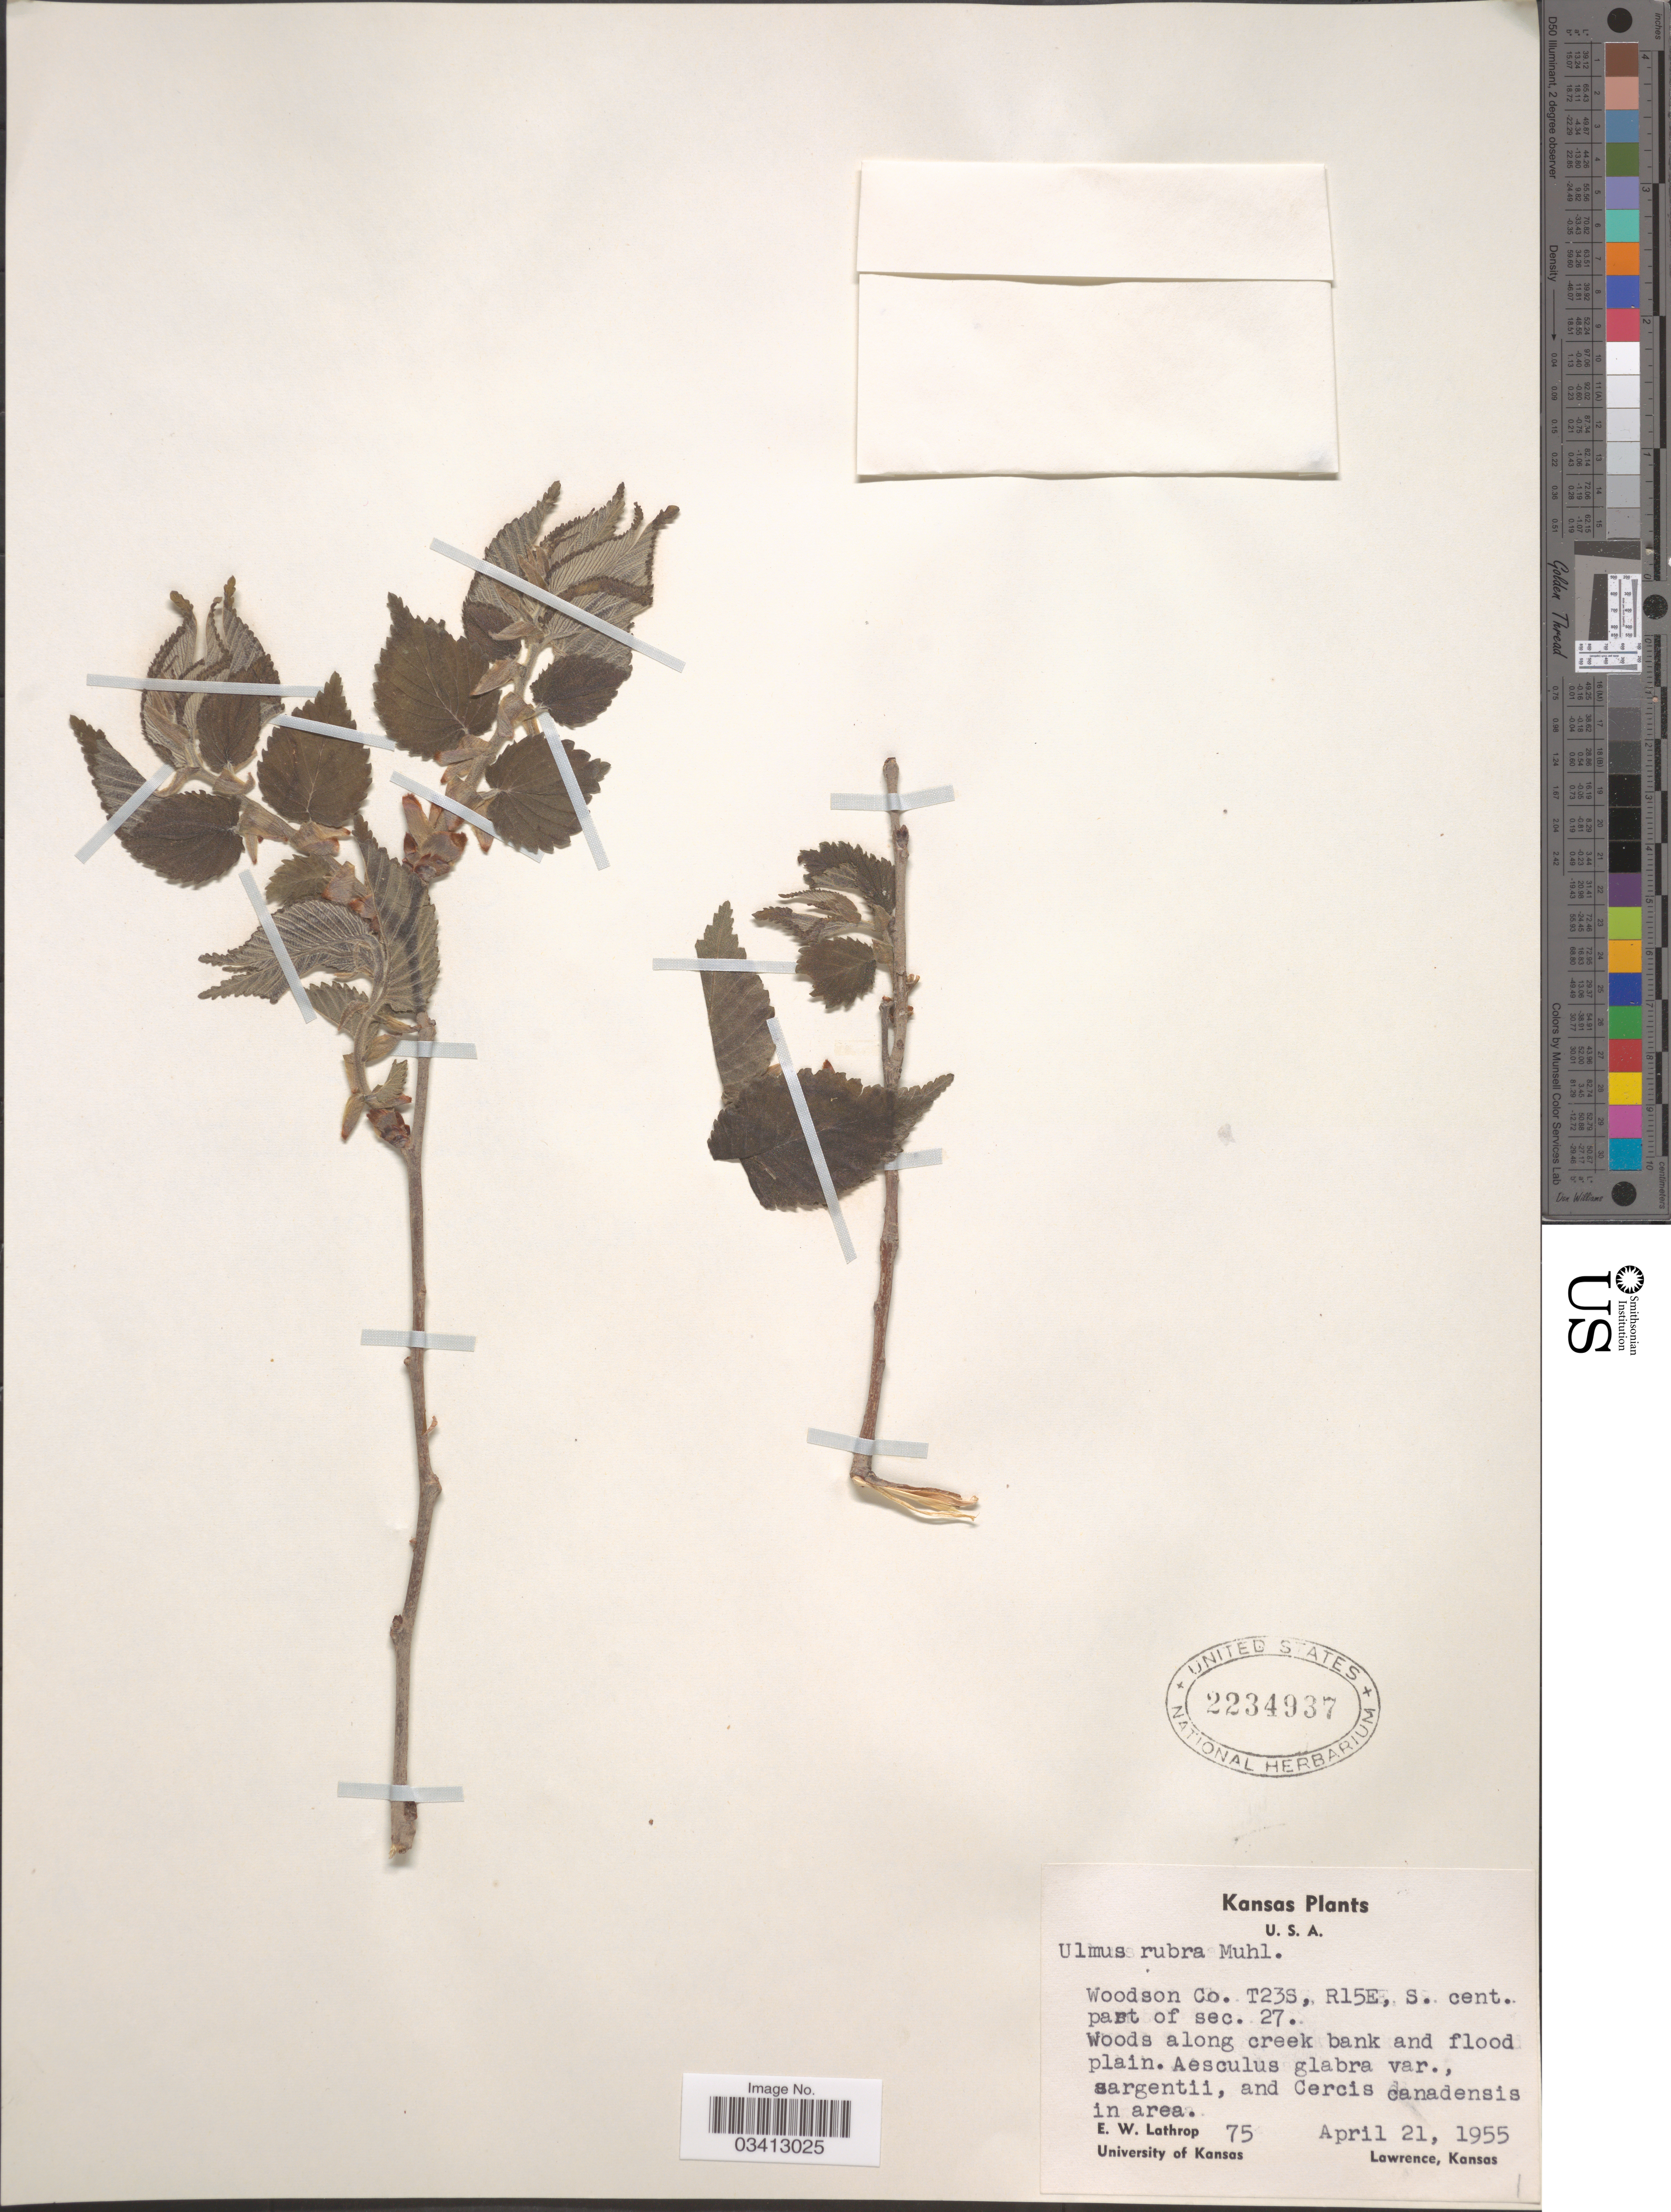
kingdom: Plantae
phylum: Tracheophyta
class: Magnoliopsida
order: Rosales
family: Ulmaceae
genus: Ulmus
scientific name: Ulmus rubra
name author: Muhl.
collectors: E. W. Lathrop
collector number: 75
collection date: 1955-04-21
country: United States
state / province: Kansas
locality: Woodson Co. T23S, R15E, S. cent. part of sec. 27.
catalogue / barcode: US 2234937